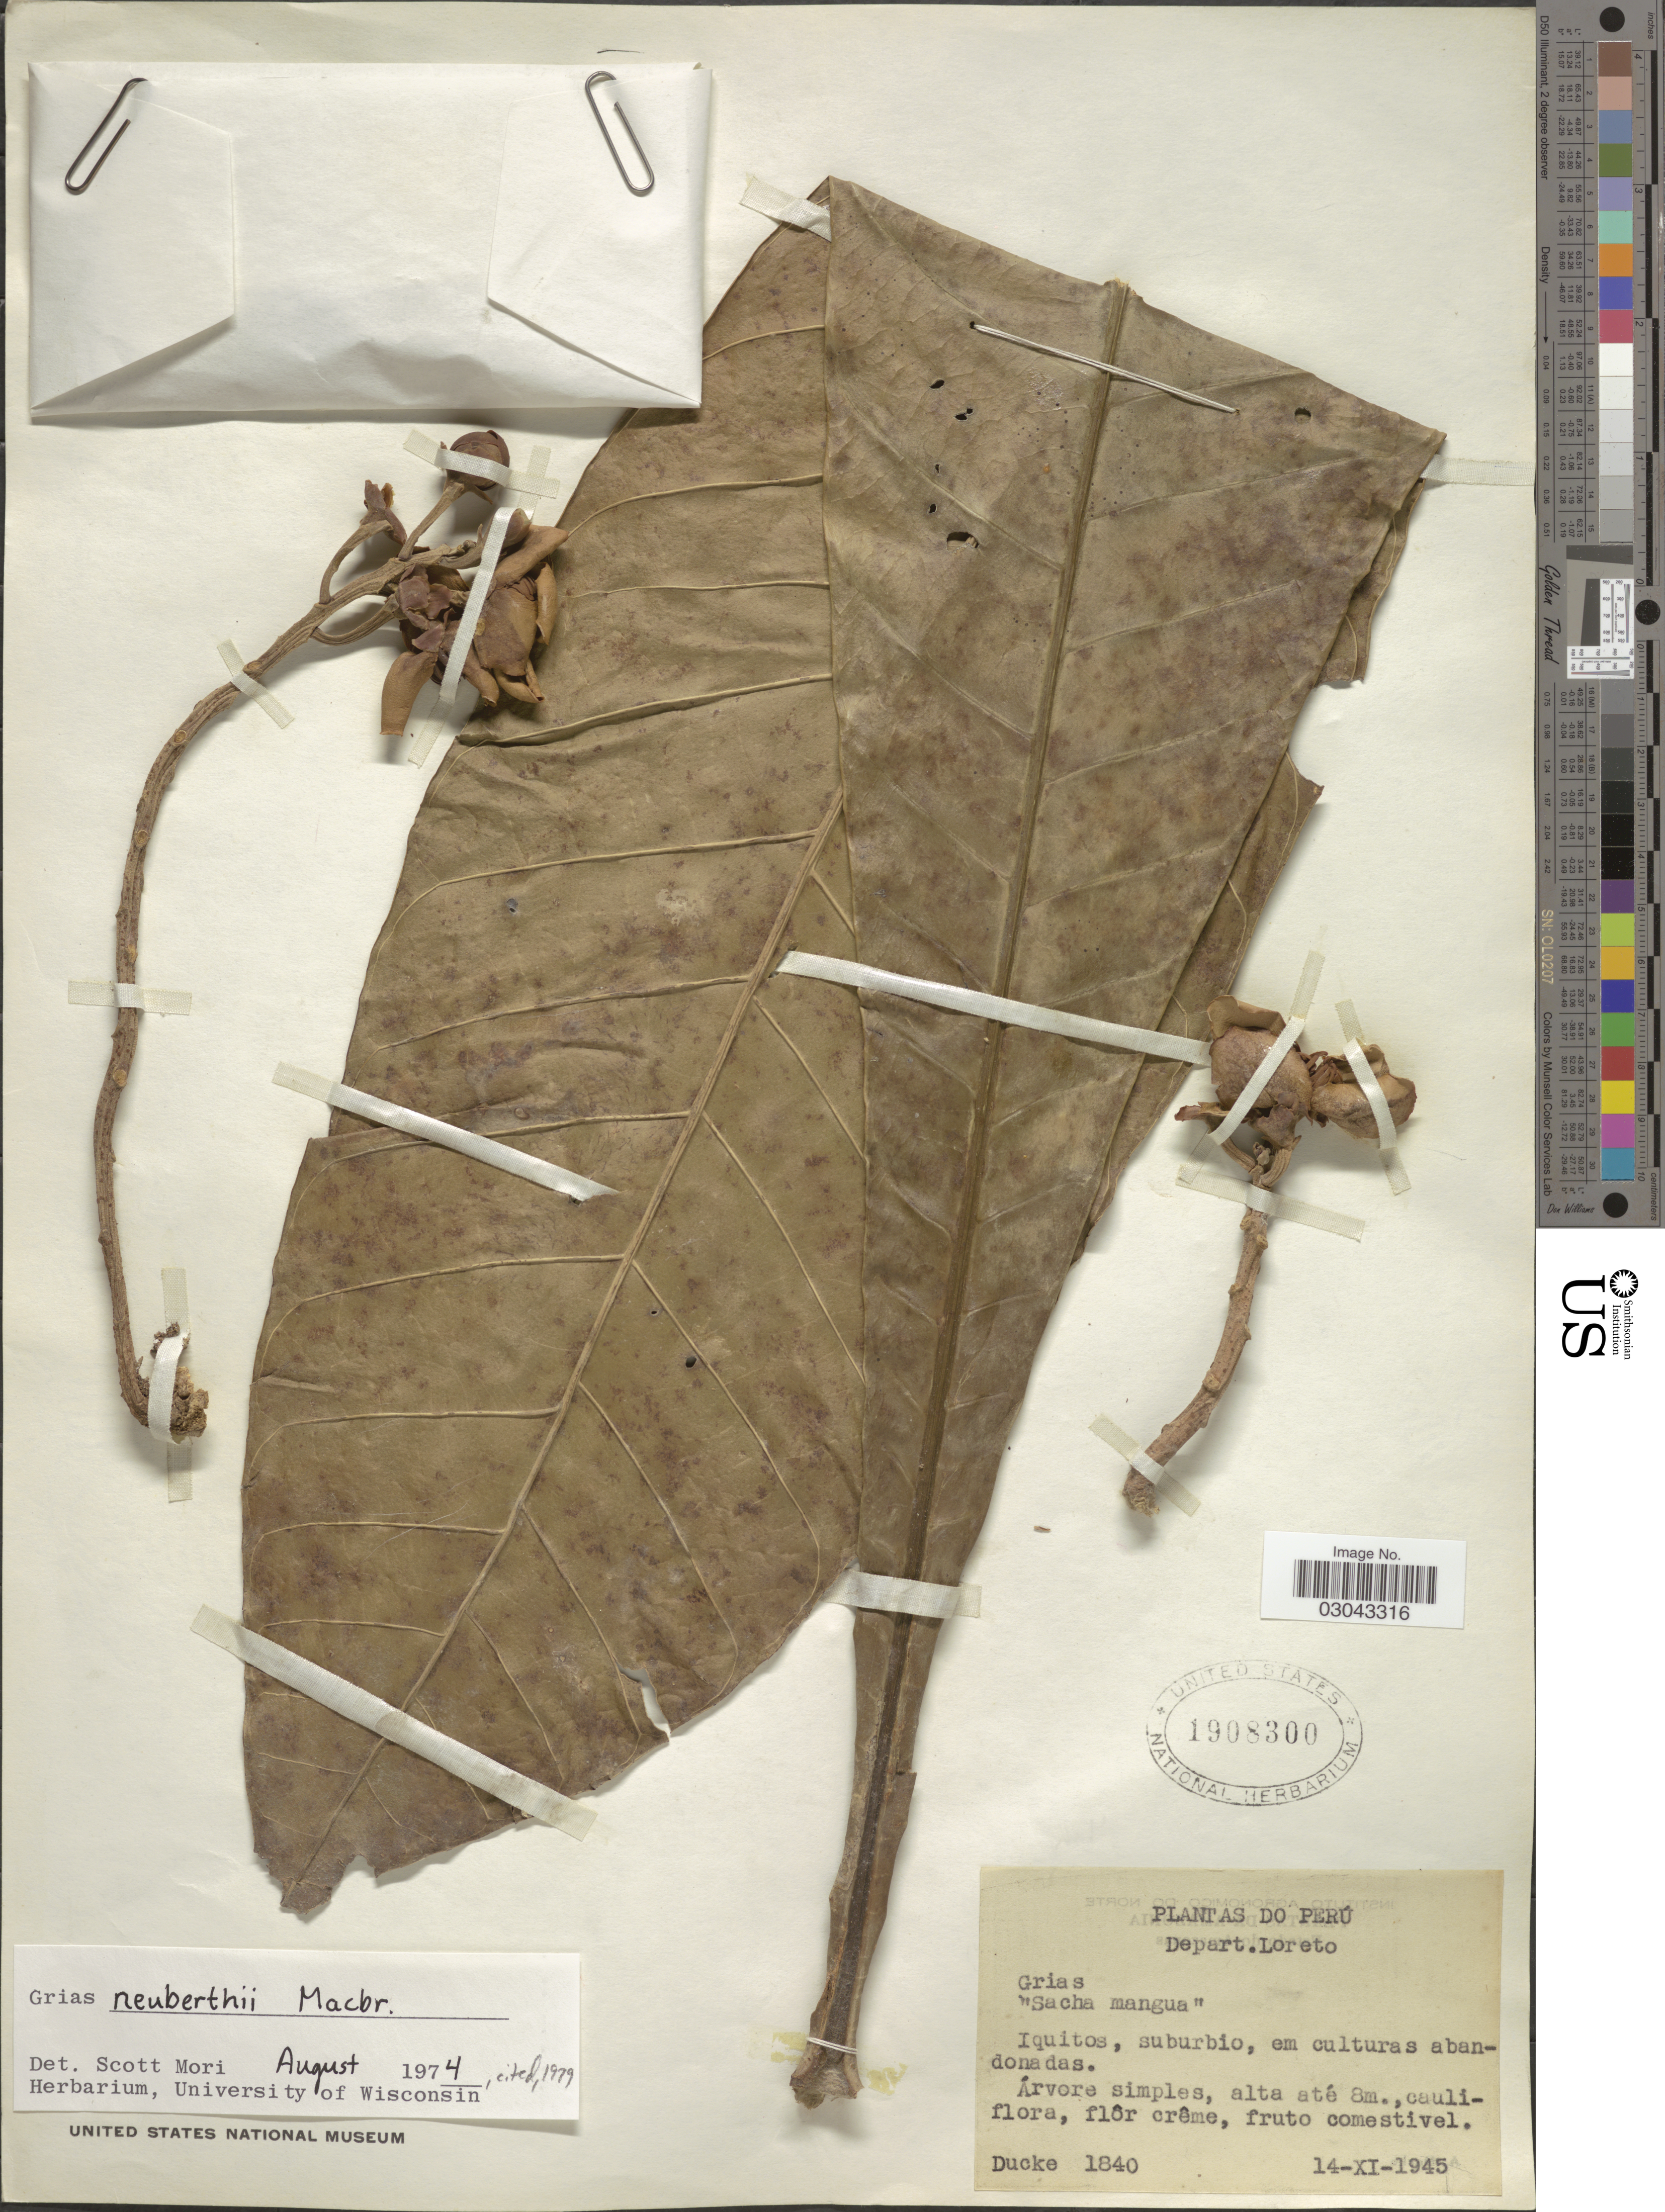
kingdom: Plantae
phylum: Tracheophyta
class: Magnoliopsida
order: Ericales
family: Lecythidaceae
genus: Grias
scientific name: Grias neuberthii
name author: J.F. Macbr.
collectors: A. Ducke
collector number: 1840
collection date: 1945-11-14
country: Peru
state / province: Loreto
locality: Depart. Loreto, Iquitos, suburbio, em culturas abandonadas.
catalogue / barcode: US 1908300